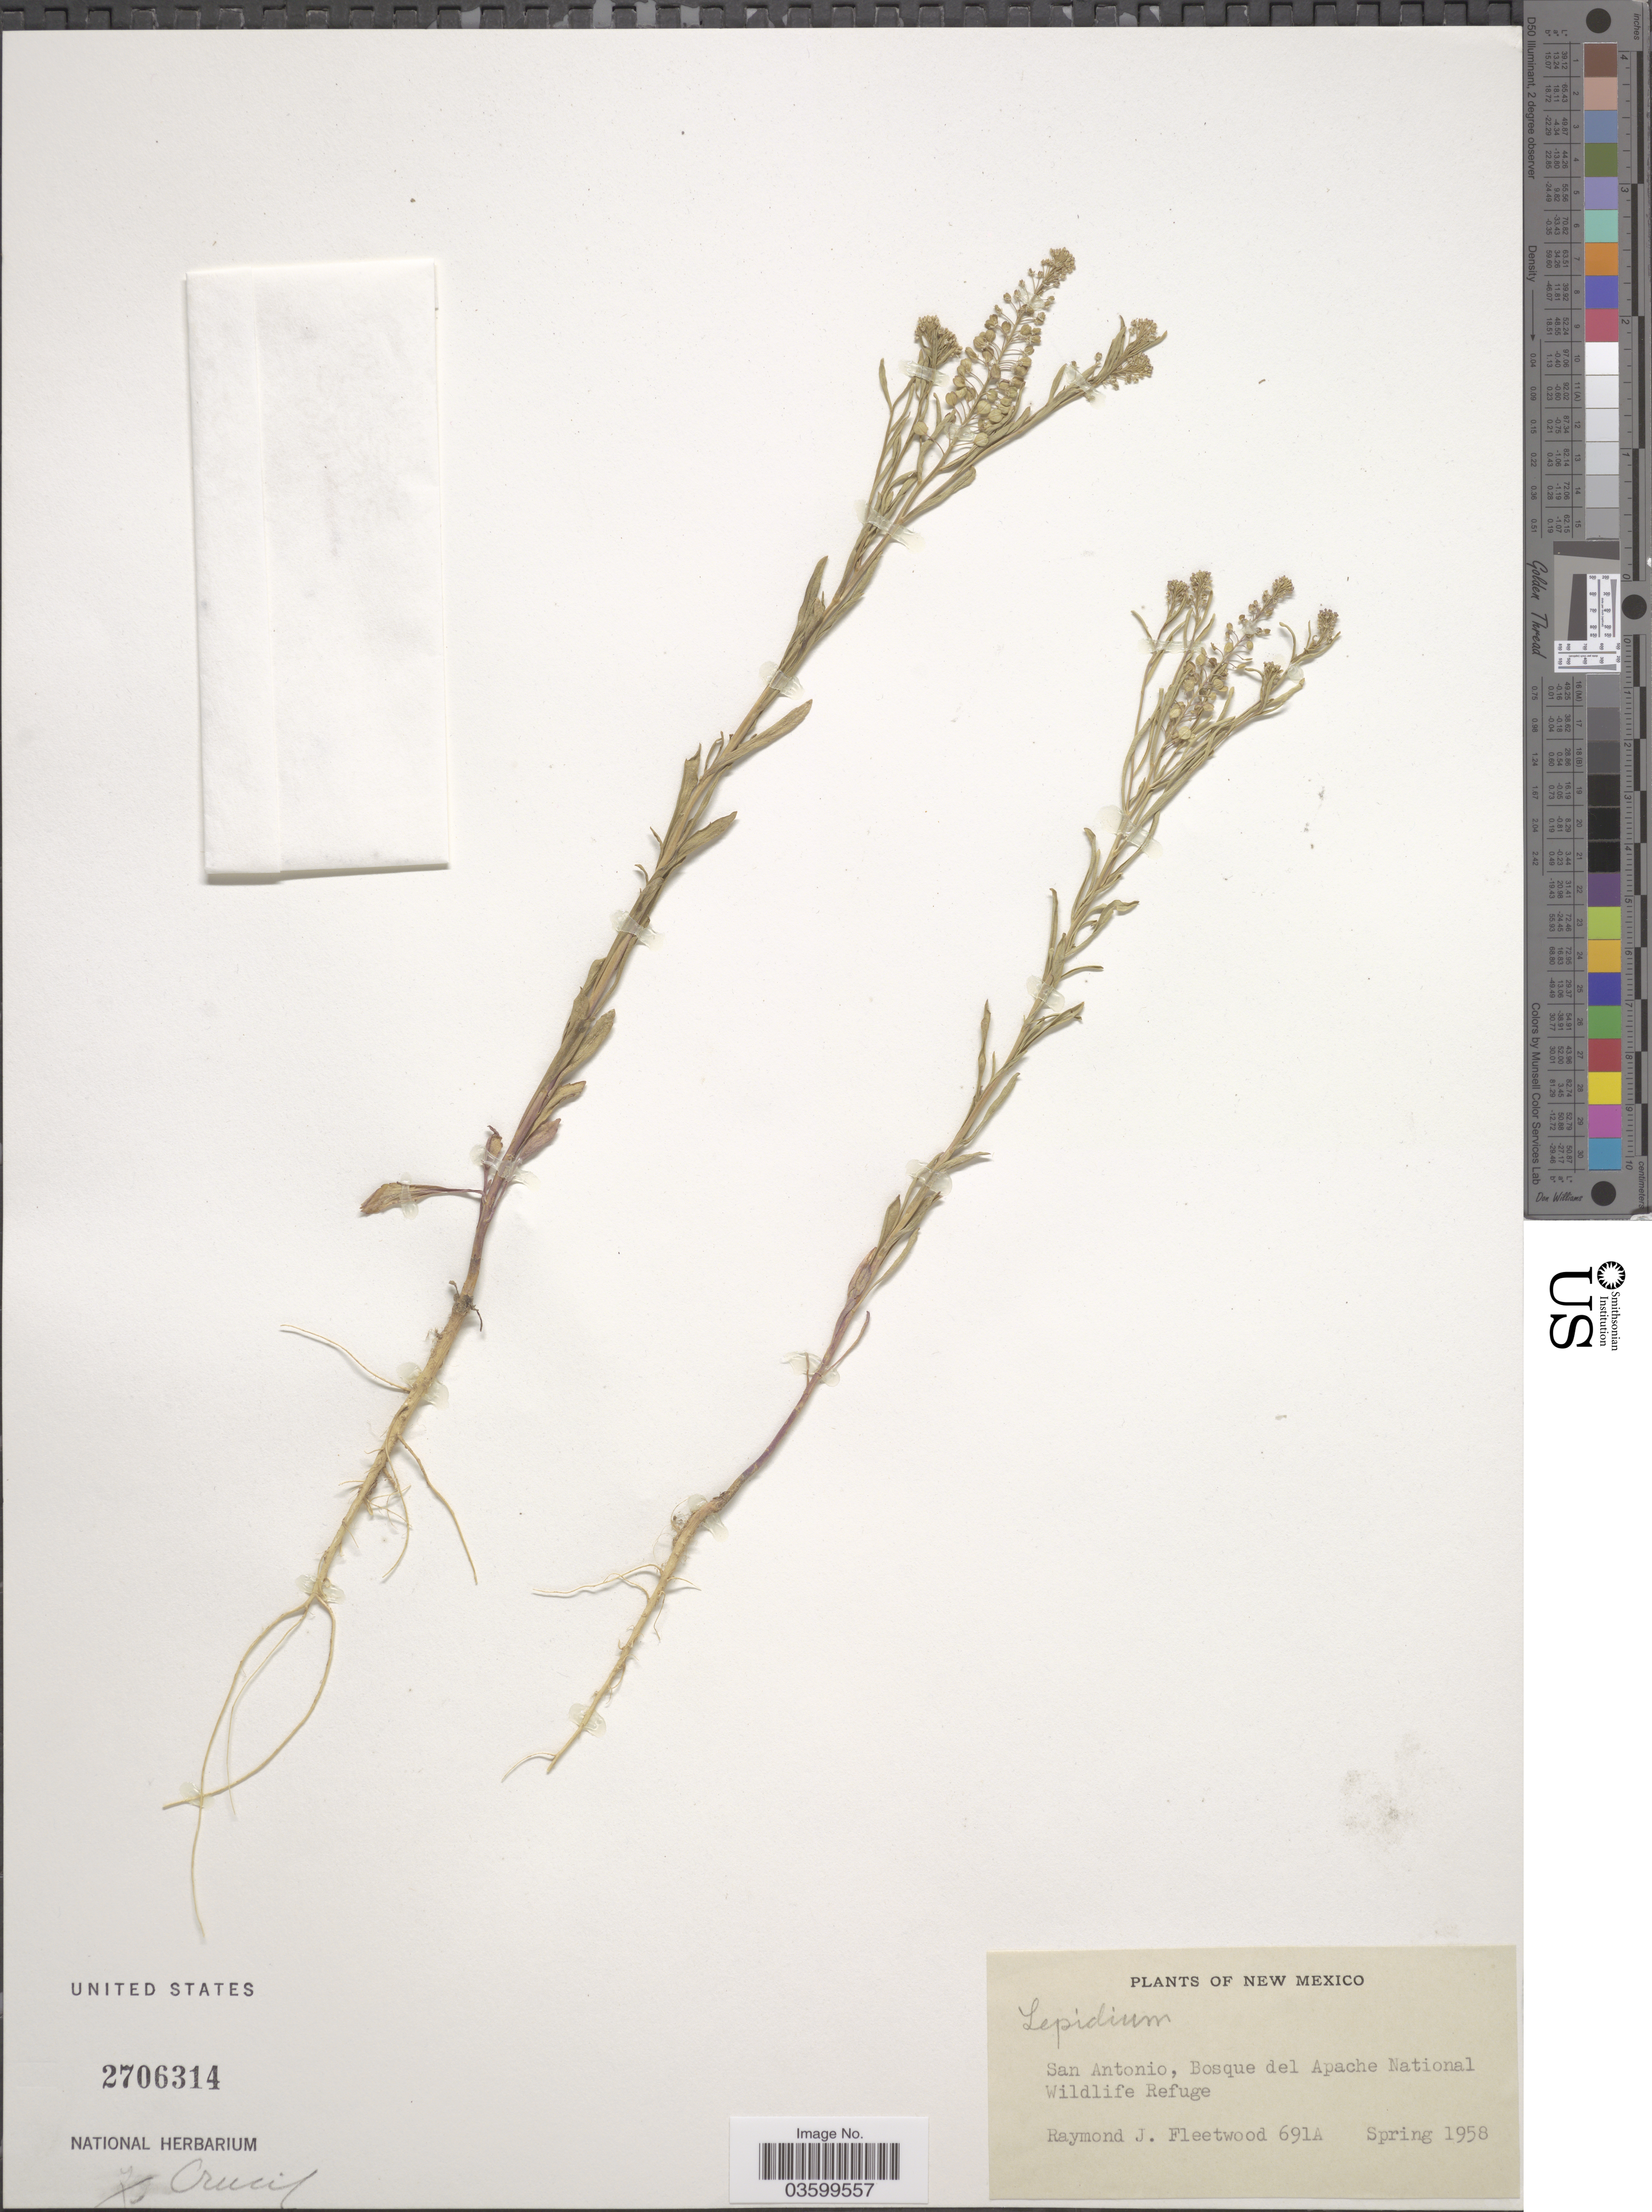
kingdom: Plantae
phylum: Tracheophyta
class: Magnoliopsida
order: Brassicales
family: Brassicaceae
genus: Lepidium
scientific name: Lepidium sp.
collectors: R. J. Fleetwood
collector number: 691A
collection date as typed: Spring 1958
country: United States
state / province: New Mexico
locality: San Antonio, Bosque del Apache National Wildlife Refuge.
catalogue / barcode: US 2706314